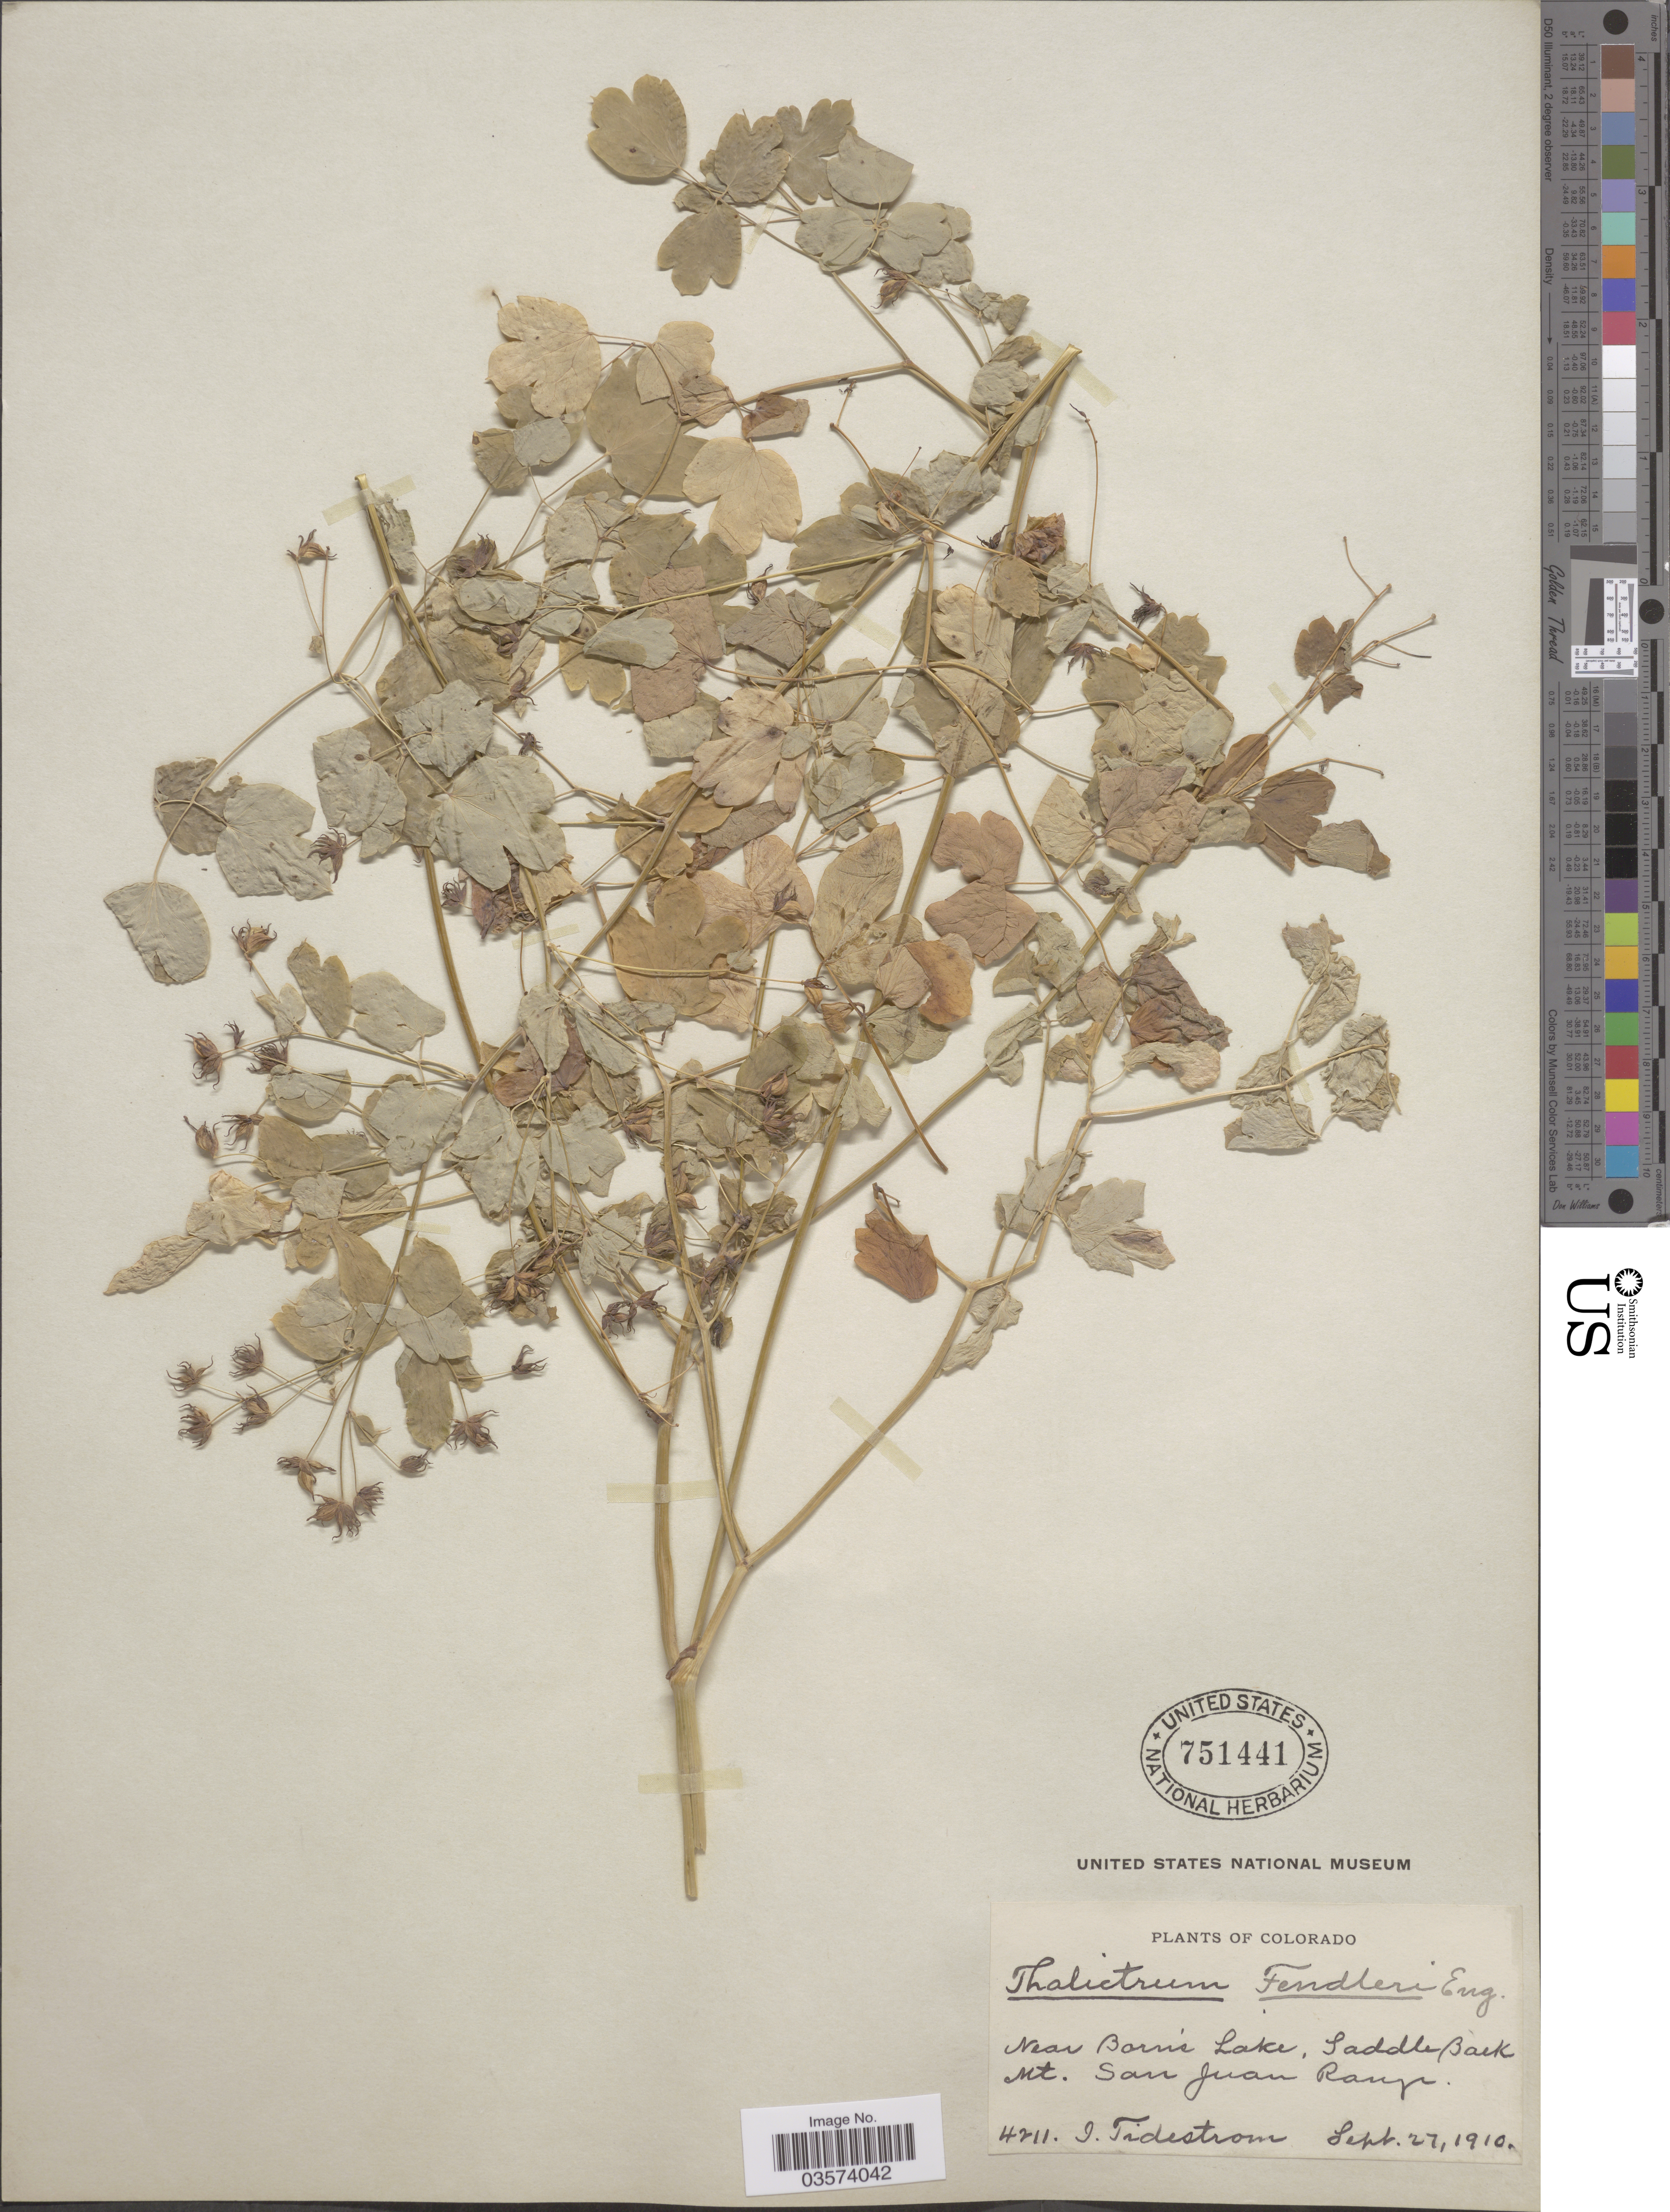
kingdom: Plantae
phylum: Tracheophyta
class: Magnoliopsida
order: Ranunculales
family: Ranunculaceae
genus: Thalictrum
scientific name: Thalictrum fendleri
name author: Engelm. ex A. Gray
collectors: I. F. Tidestrom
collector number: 4211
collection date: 1910-09-27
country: United States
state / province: Colorado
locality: Near Barn's Lake, Saddle Back Mt. San Juan Range.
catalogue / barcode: US 751441